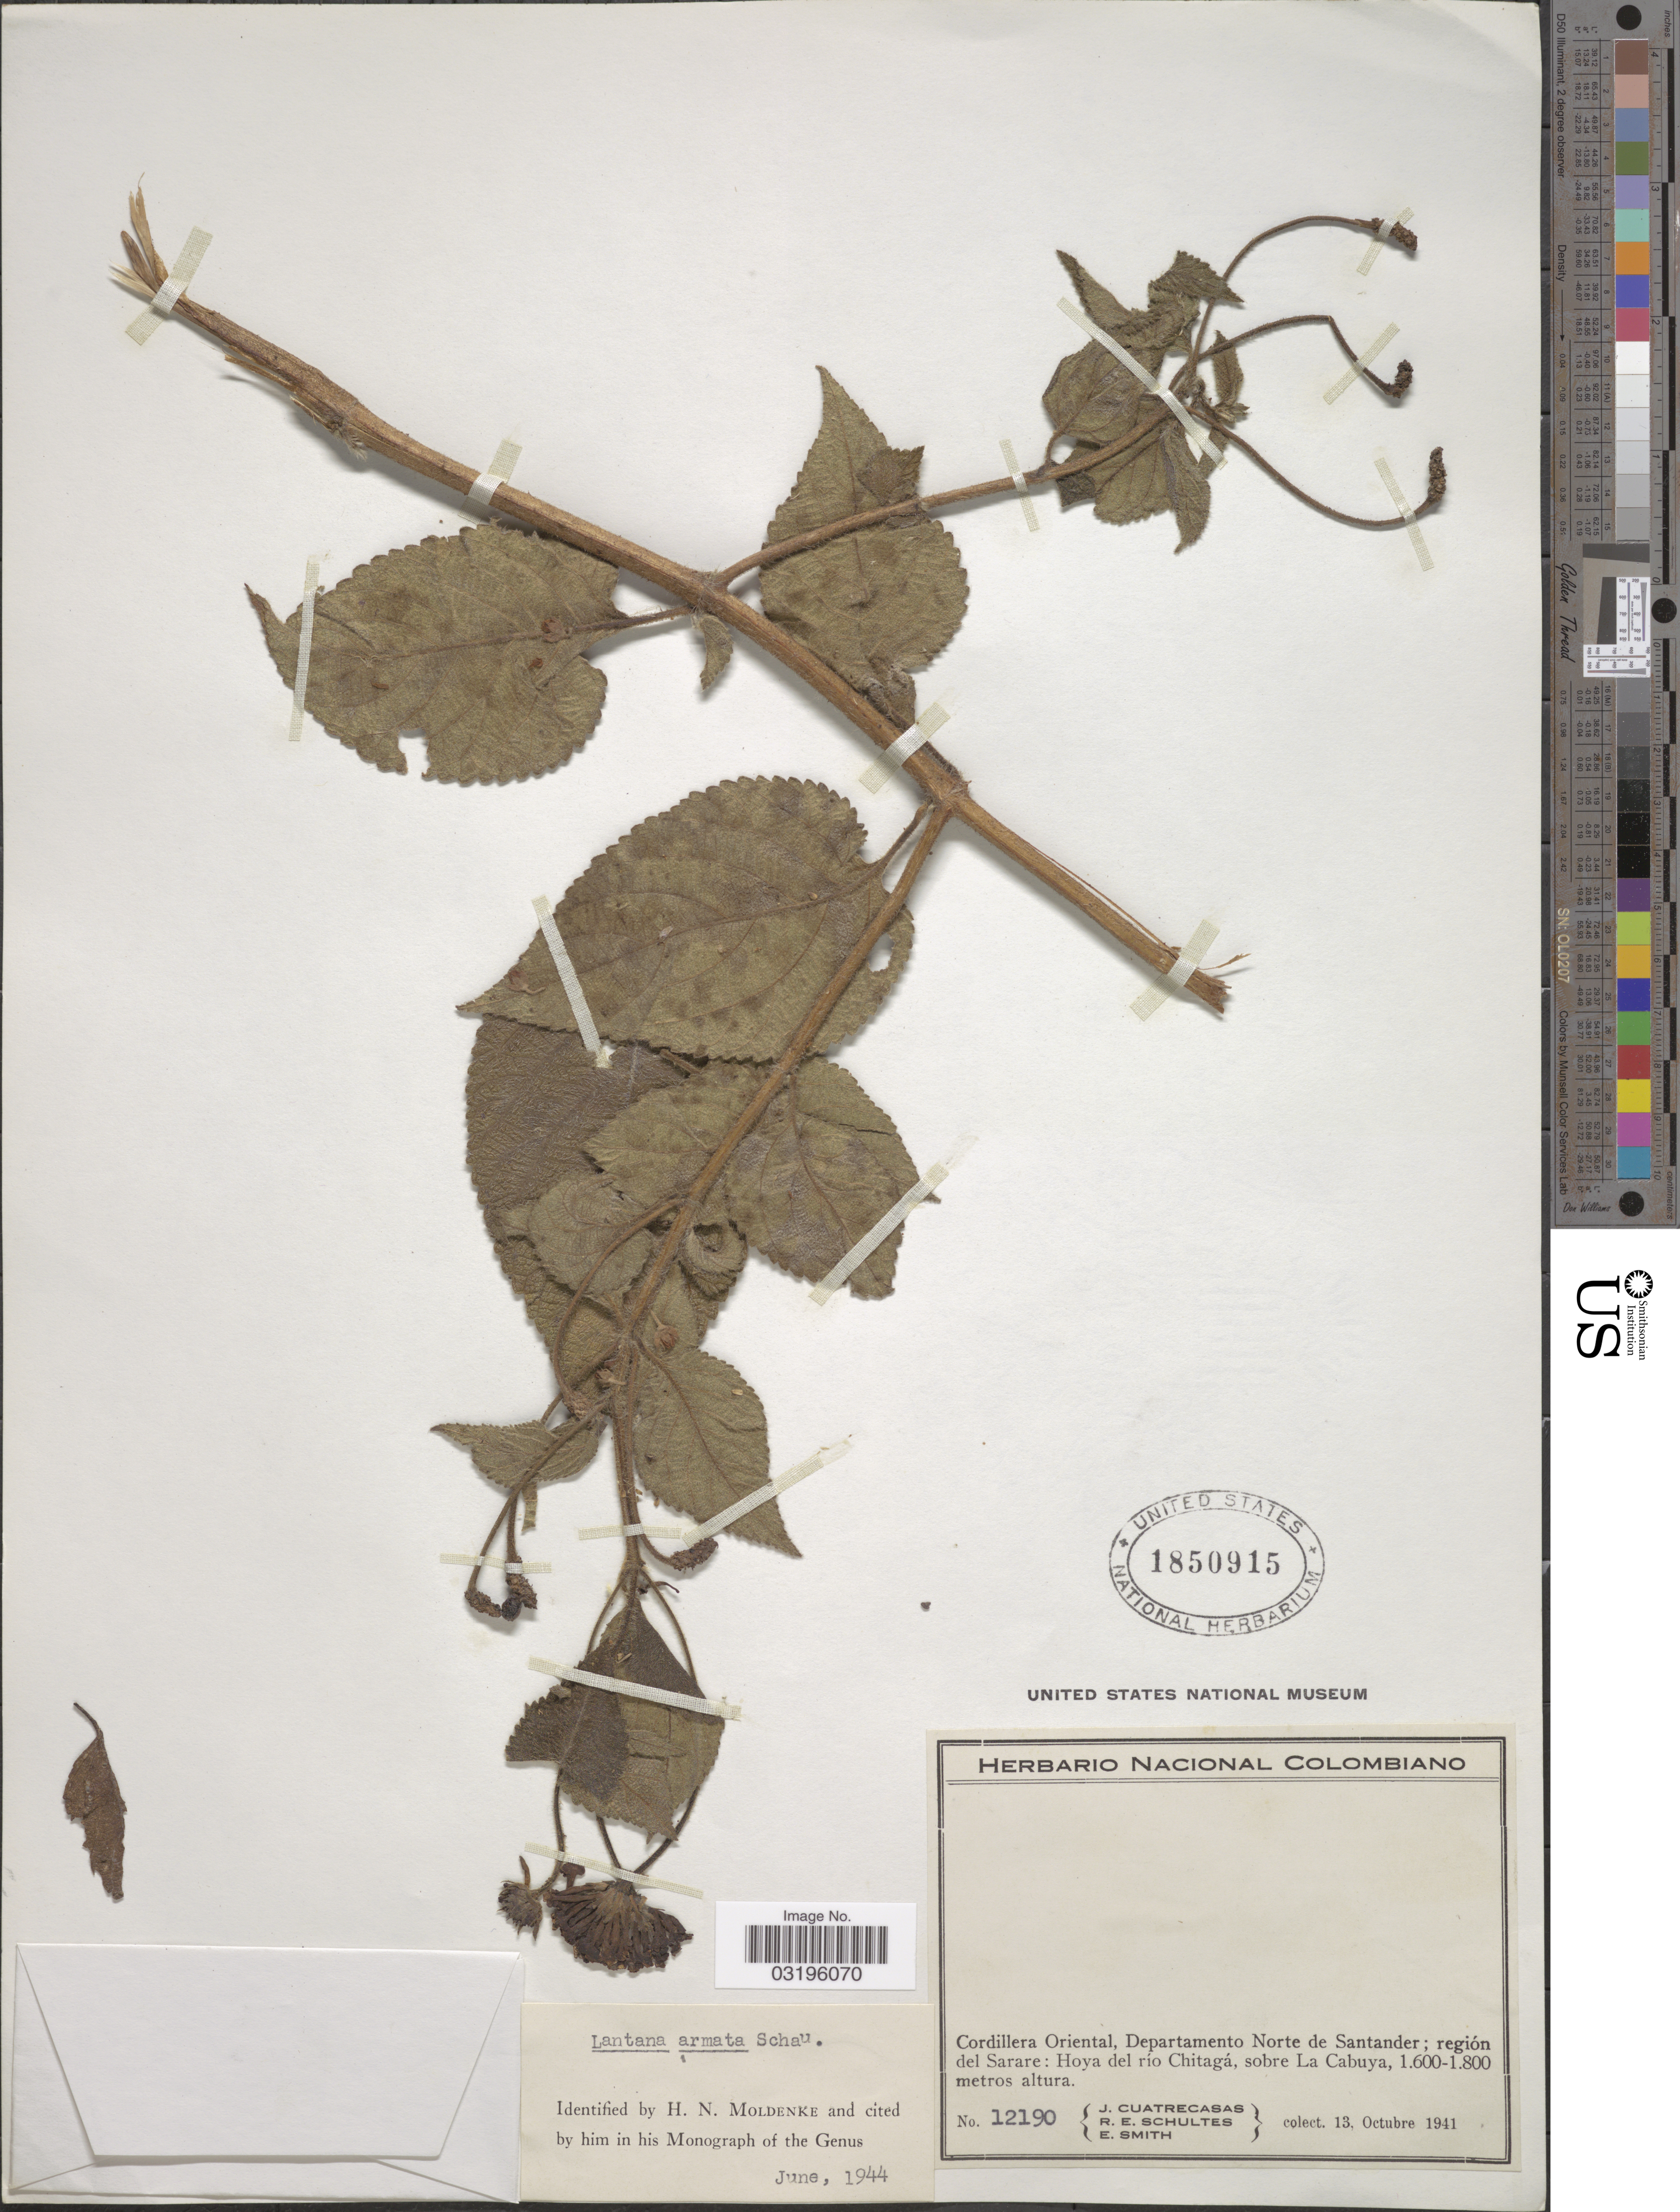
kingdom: Plantae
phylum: Tracheophyta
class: Magnoliopsida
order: Lamiales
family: Verbenaceae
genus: Lantana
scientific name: Lantana x armata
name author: Schauer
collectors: J. Cuatrecasas, R. E. Schultes & E. Smith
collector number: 12190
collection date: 1941-10-13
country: Colombia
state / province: Norte de Santander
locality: Cordillera Oriental, Departamento Norte de Santander. Región del Sarare: Hoya del rio Chitagá, sobre La Cabuya.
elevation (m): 1600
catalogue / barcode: US 1850915